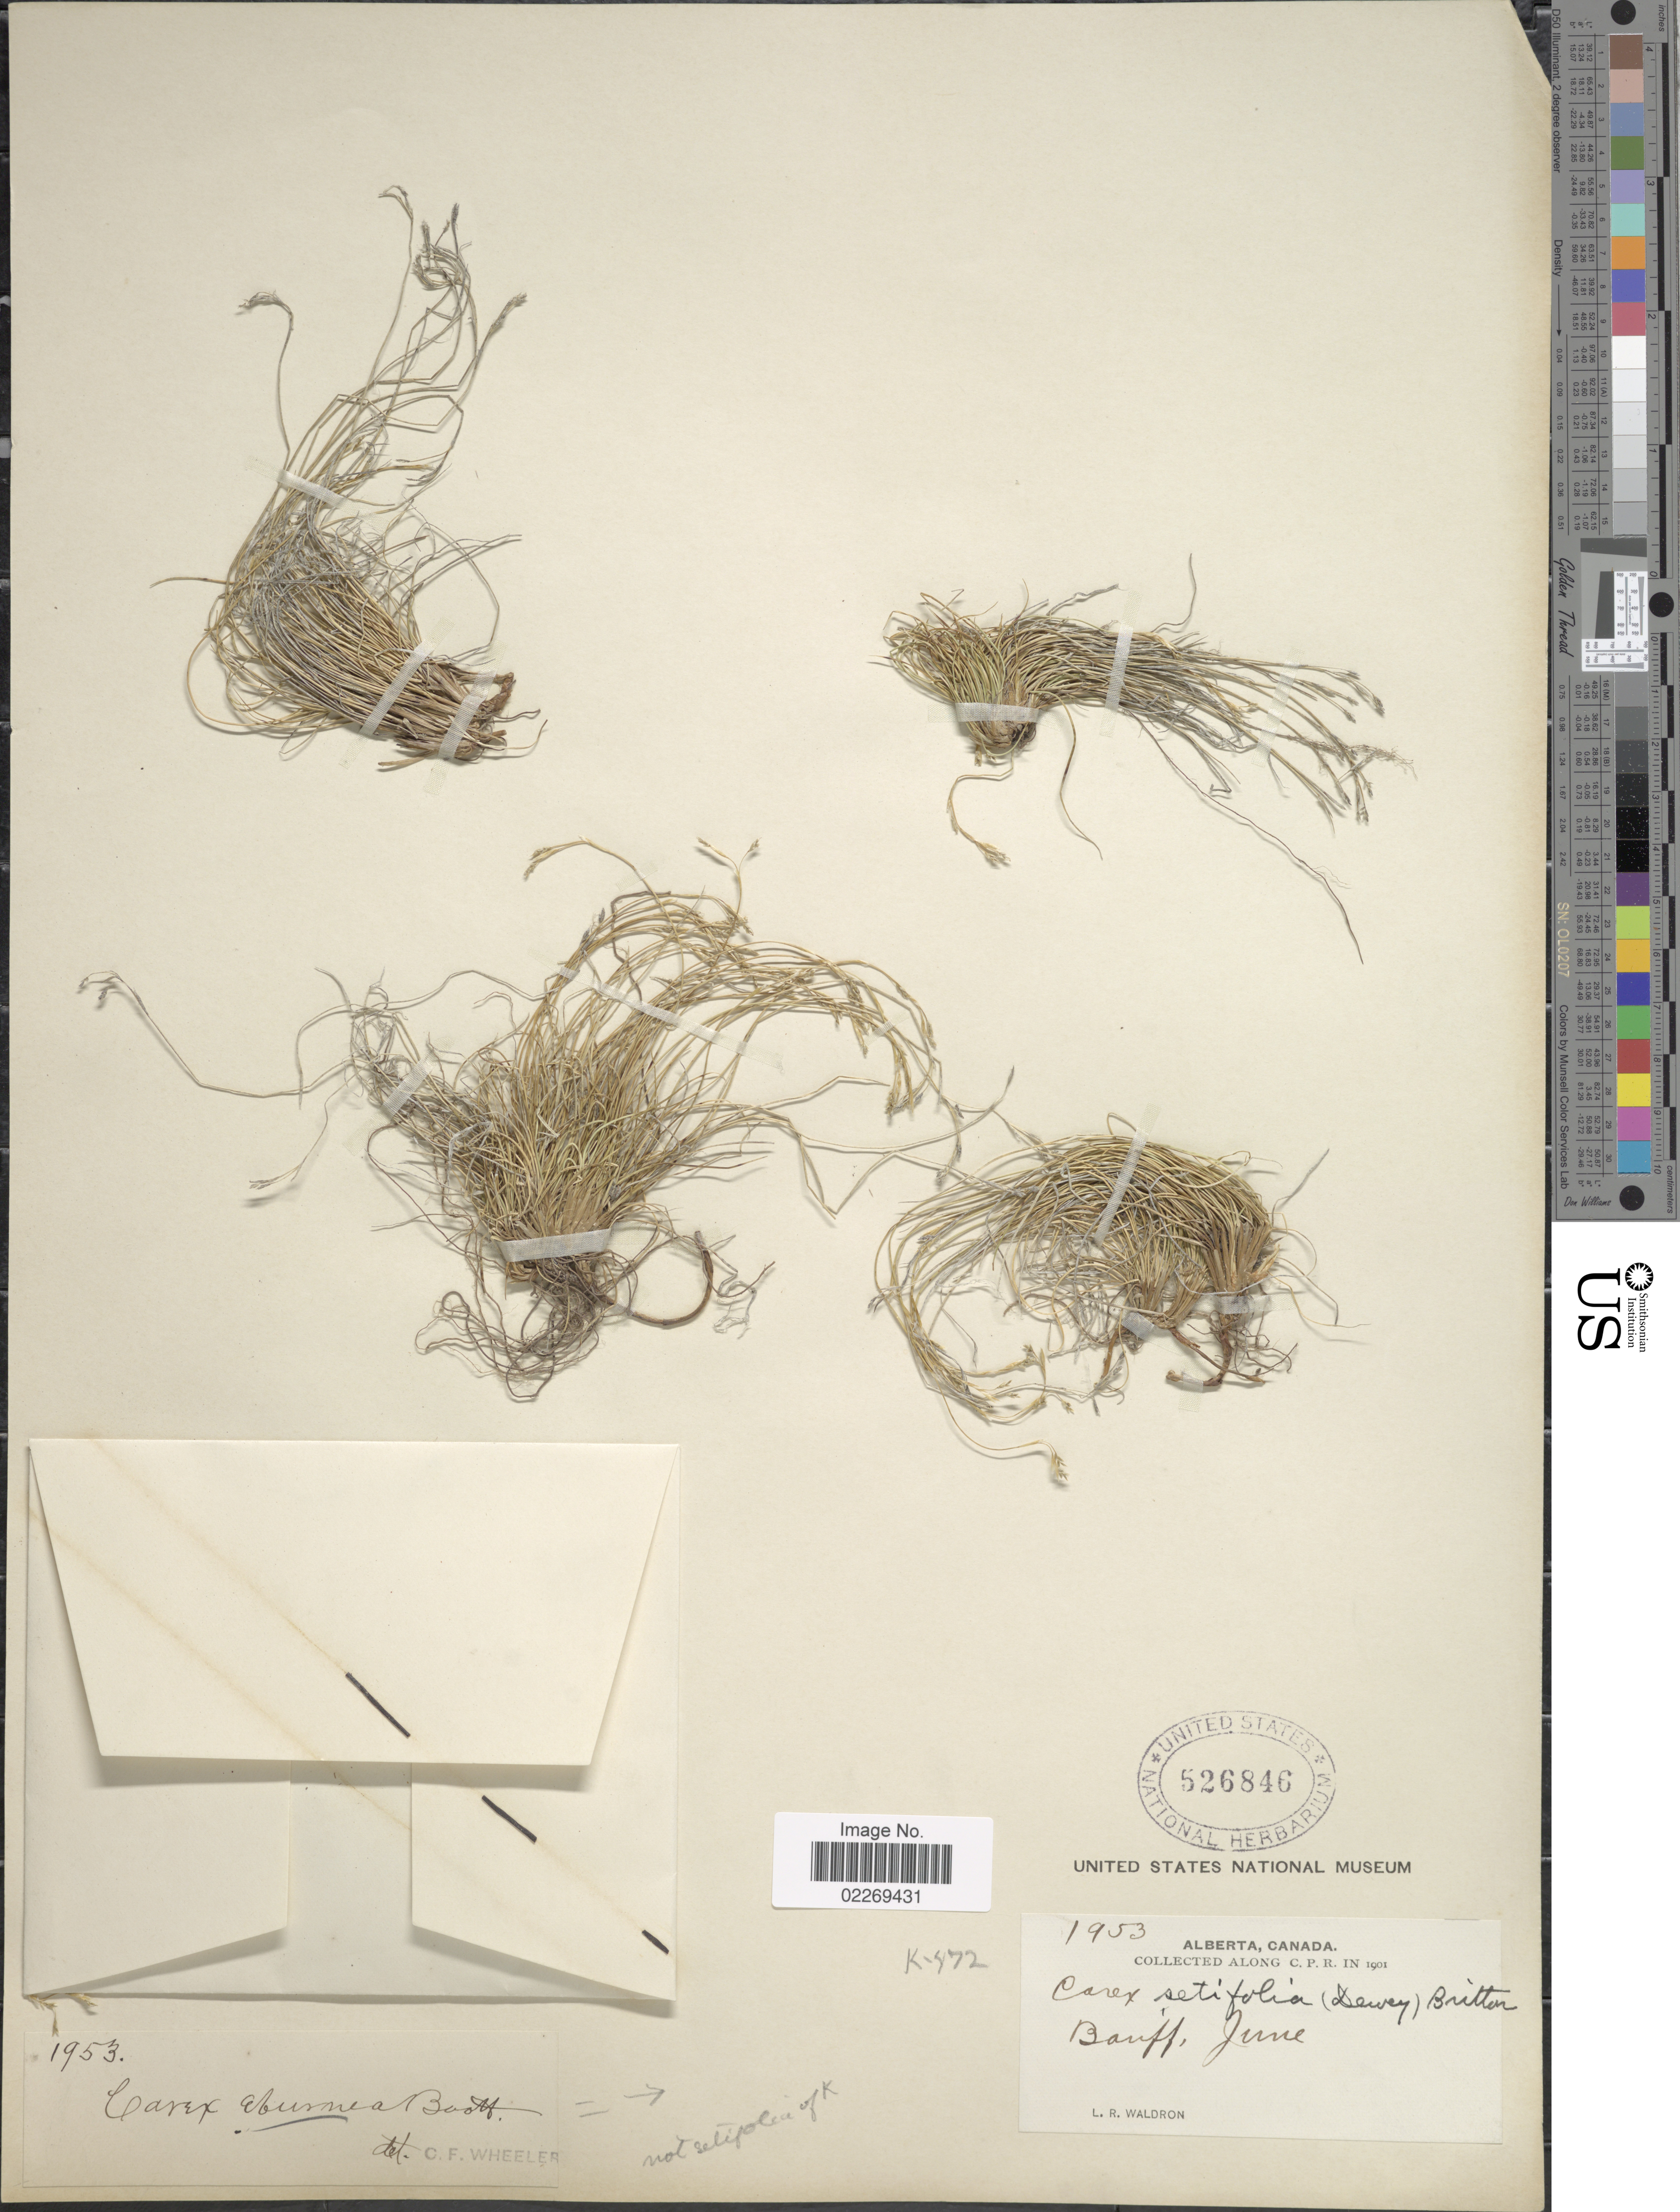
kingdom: Plantae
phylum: Tracheophyta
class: Liliopsida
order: Poales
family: Cyperaceae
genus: Carex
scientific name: Carex eburnea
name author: Boott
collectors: L. Waldron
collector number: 1953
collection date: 1901-06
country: Canada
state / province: Alberta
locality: Along C.P.R., Banff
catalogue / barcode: US 526846